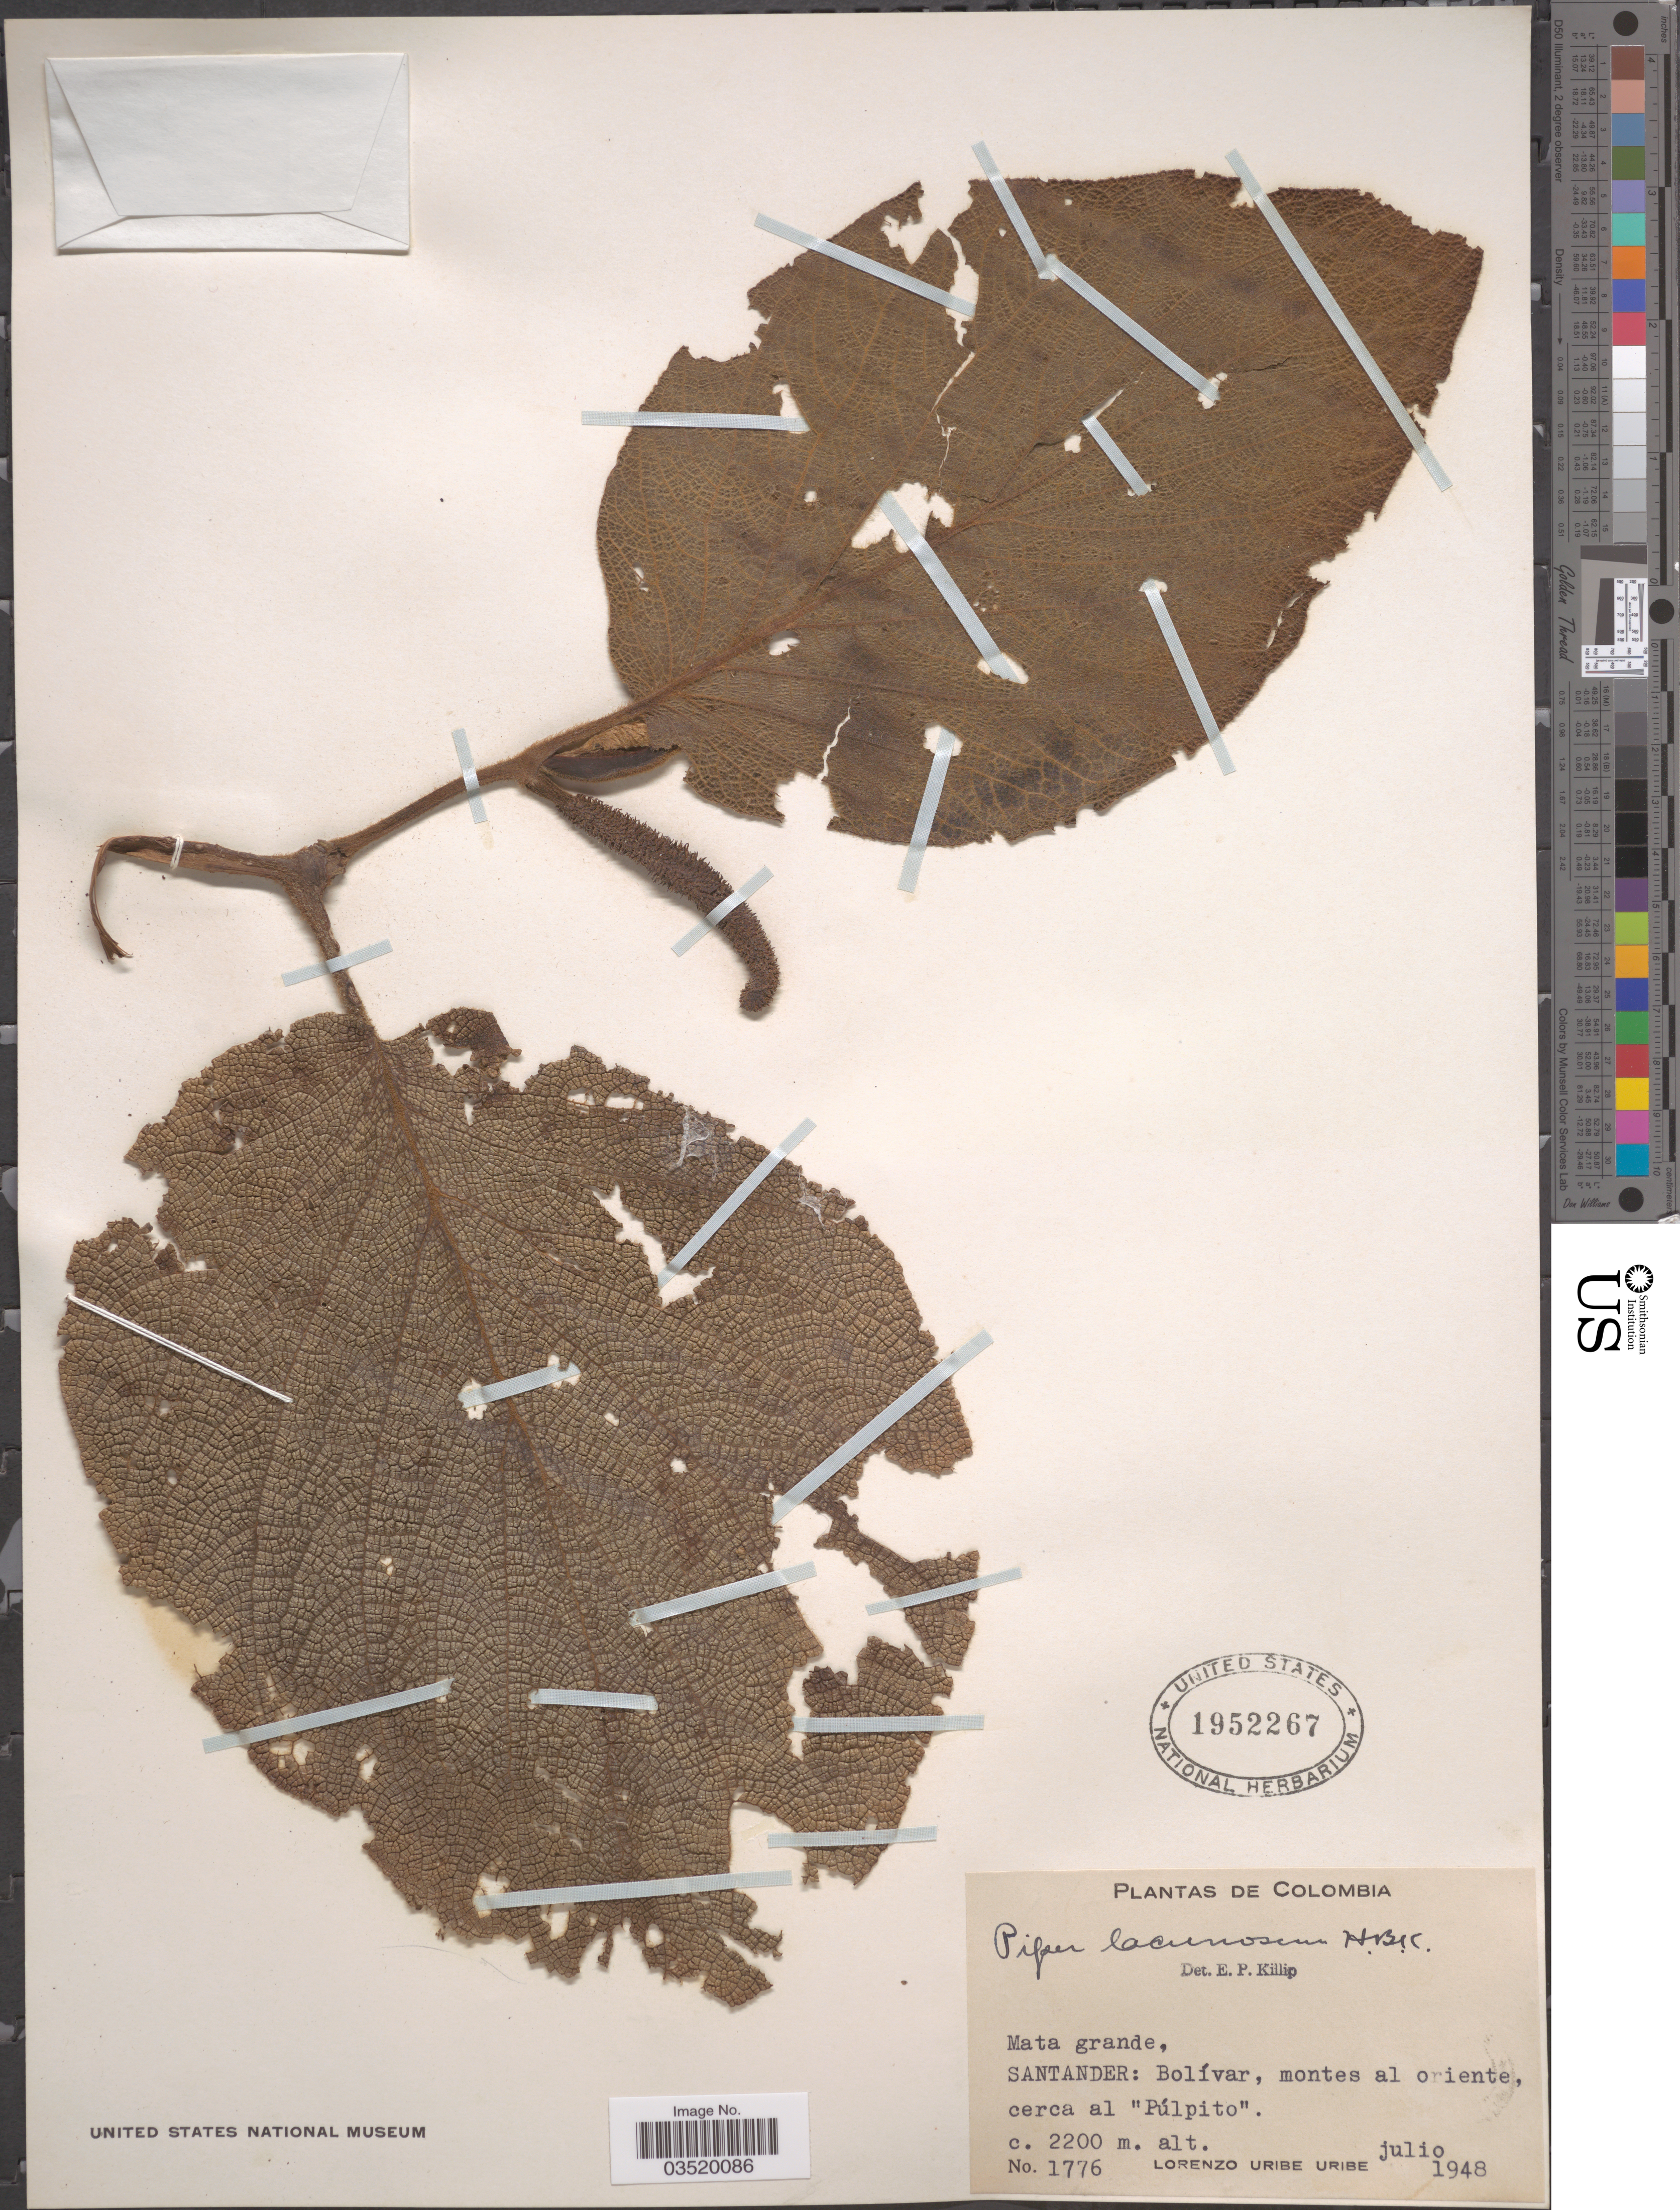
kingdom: Plantae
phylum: Tracheophyta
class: Magnoliopsida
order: Piperales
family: Piperaceae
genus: Piper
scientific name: Piper lacunosum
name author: Kunth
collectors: L. Uribe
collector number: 1176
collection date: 1948-07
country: Colombia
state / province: Santander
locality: Mata grande. Bolívar, montes al oriente, cerca al "Púlpito".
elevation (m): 2200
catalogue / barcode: US 1952267